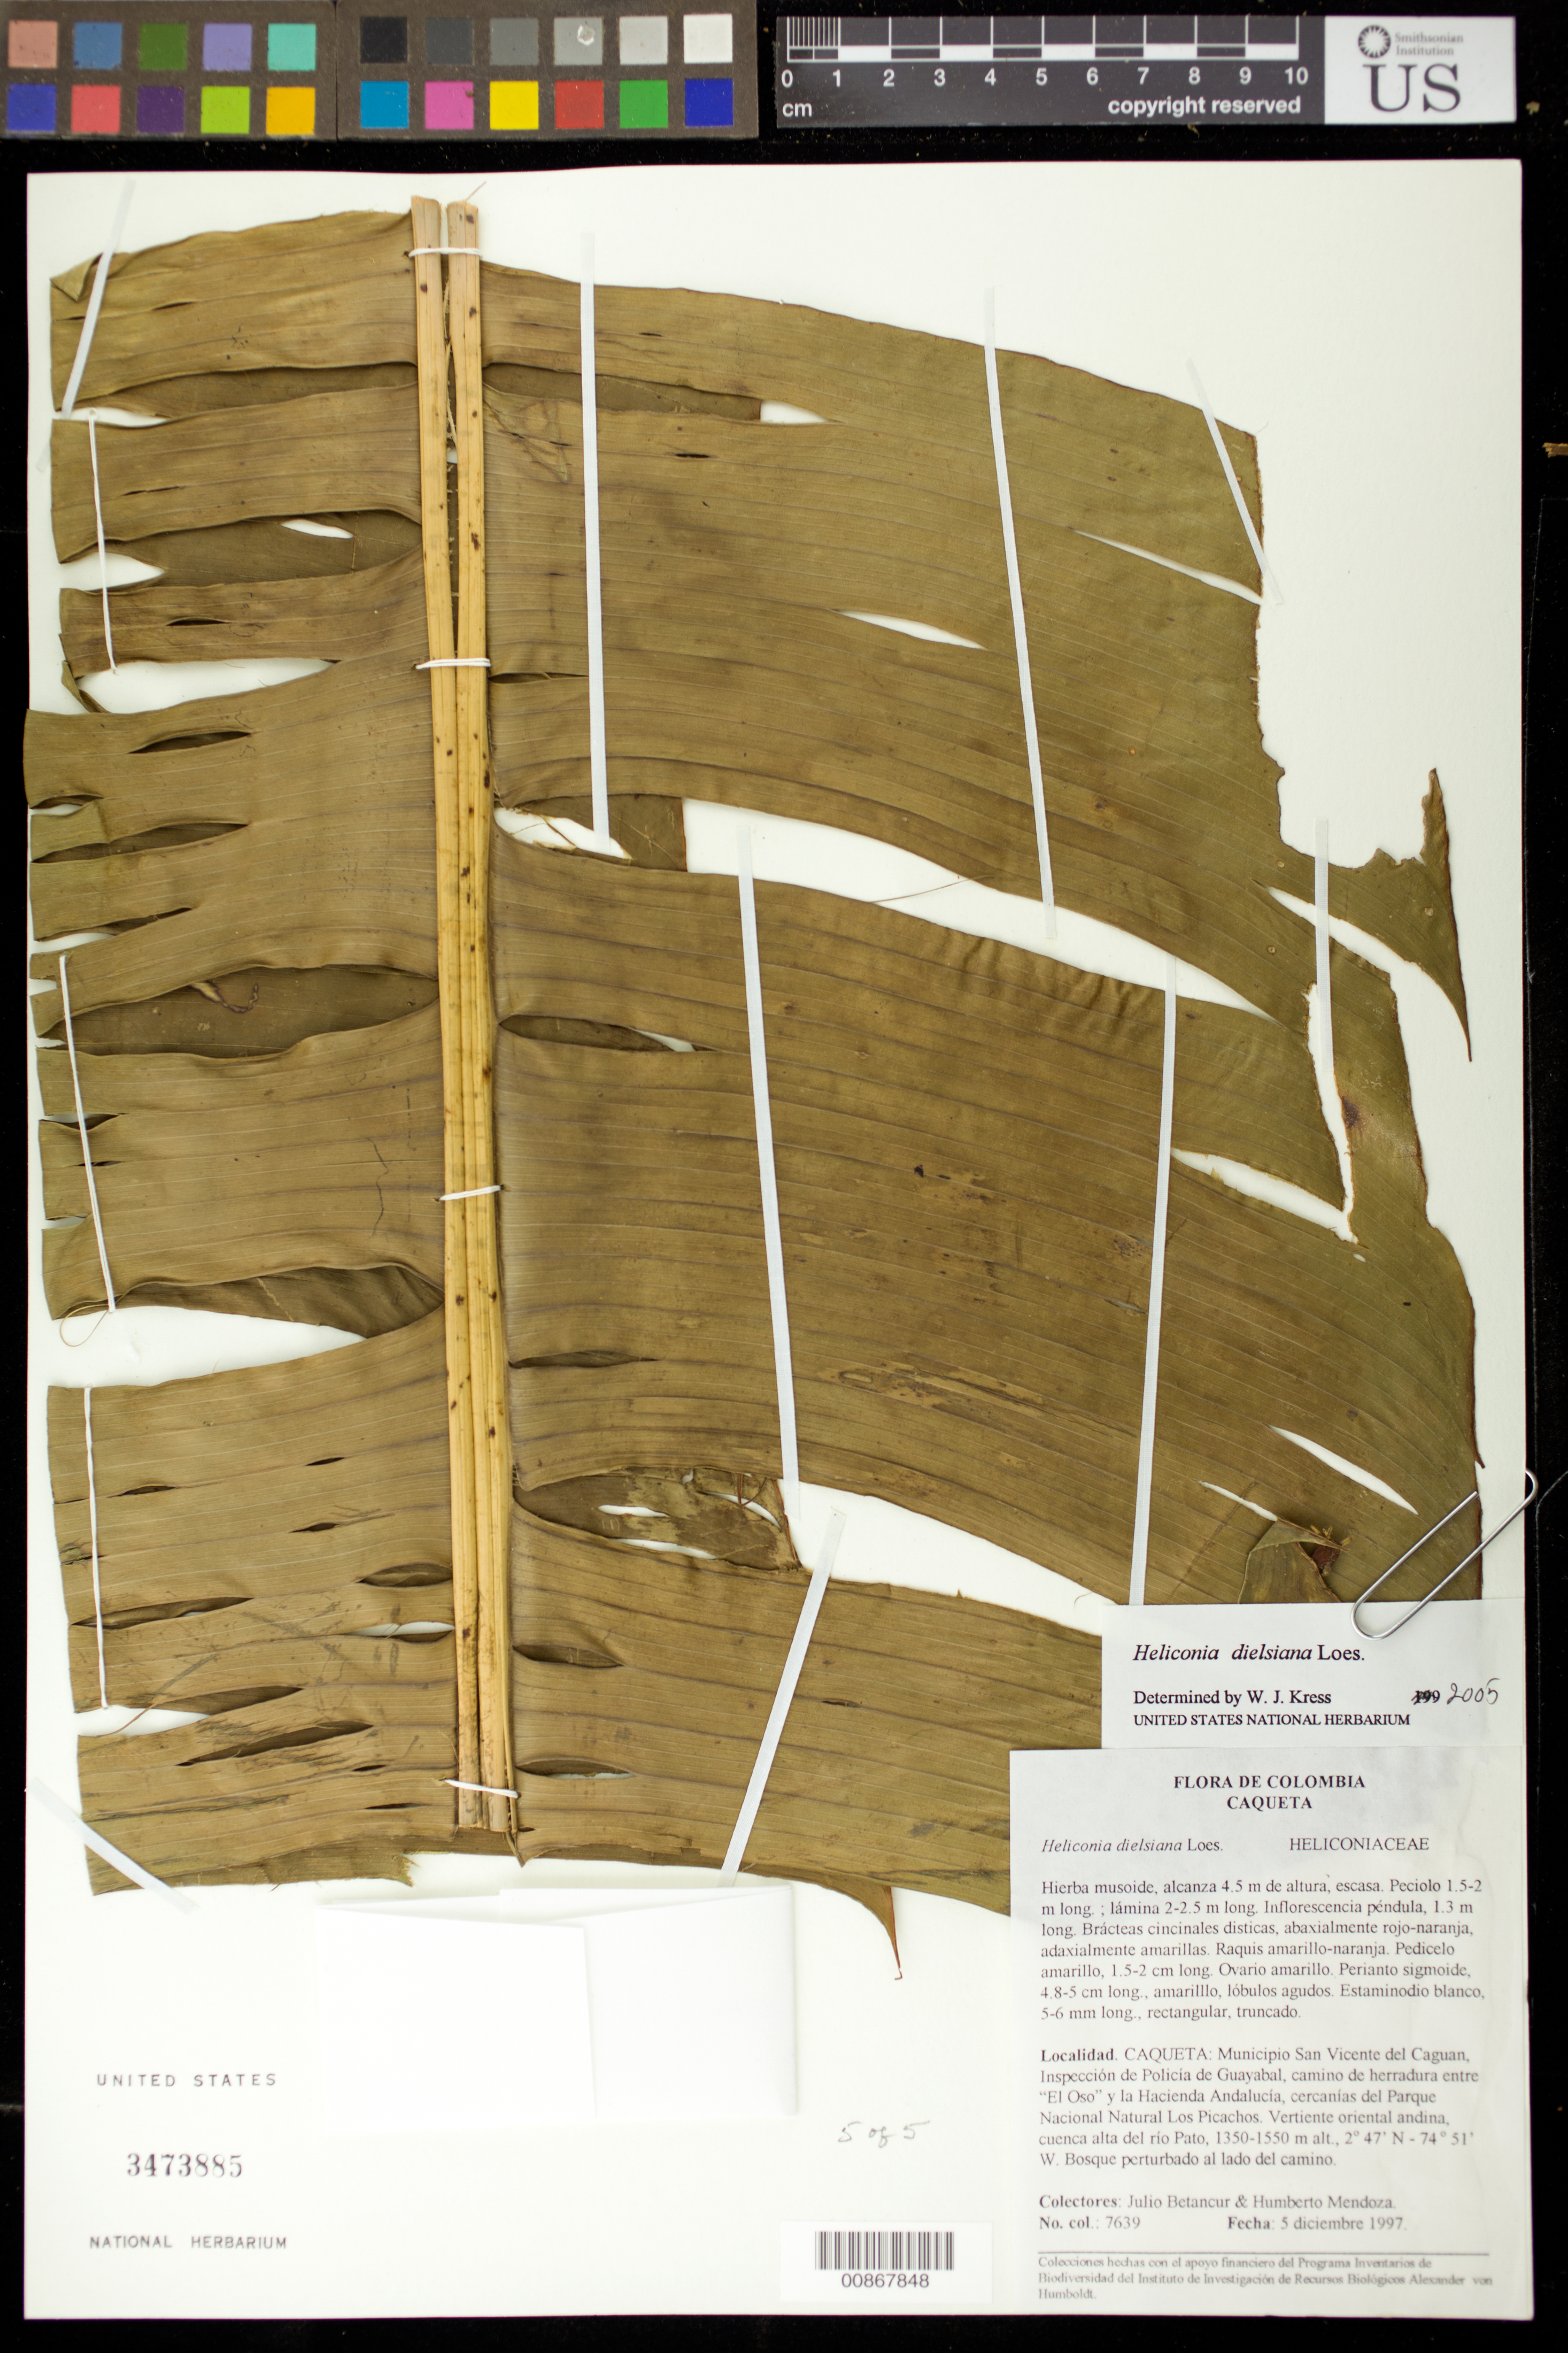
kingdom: Plantae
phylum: Tracheophyta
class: Liliopsida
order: Zingiberales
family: Heliconiaceae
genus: Heliconia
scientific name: Heliconia densiflora 'Fireflash'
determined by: Kress, W. J., (US), Smithsonian Institution - National Museum of Natural History (UNITED STATES)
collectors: J. C. Betancur & H. Mendoza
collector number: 7639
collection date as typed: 05 Dec 1997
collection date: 1997-12-05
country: Colombia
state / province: Caquetá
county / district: San Vicente del Caguan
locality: Inspeccion de Policia de Guayabal, camino de herradura entre "El Oso" y la Hacienda Andalusia, cercanias del Pargue Nacional Natural Los Picachos. Vertiento oriental andina,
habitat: Bosque perturbado lado del camino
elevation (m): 1350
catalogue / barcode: US 3473885